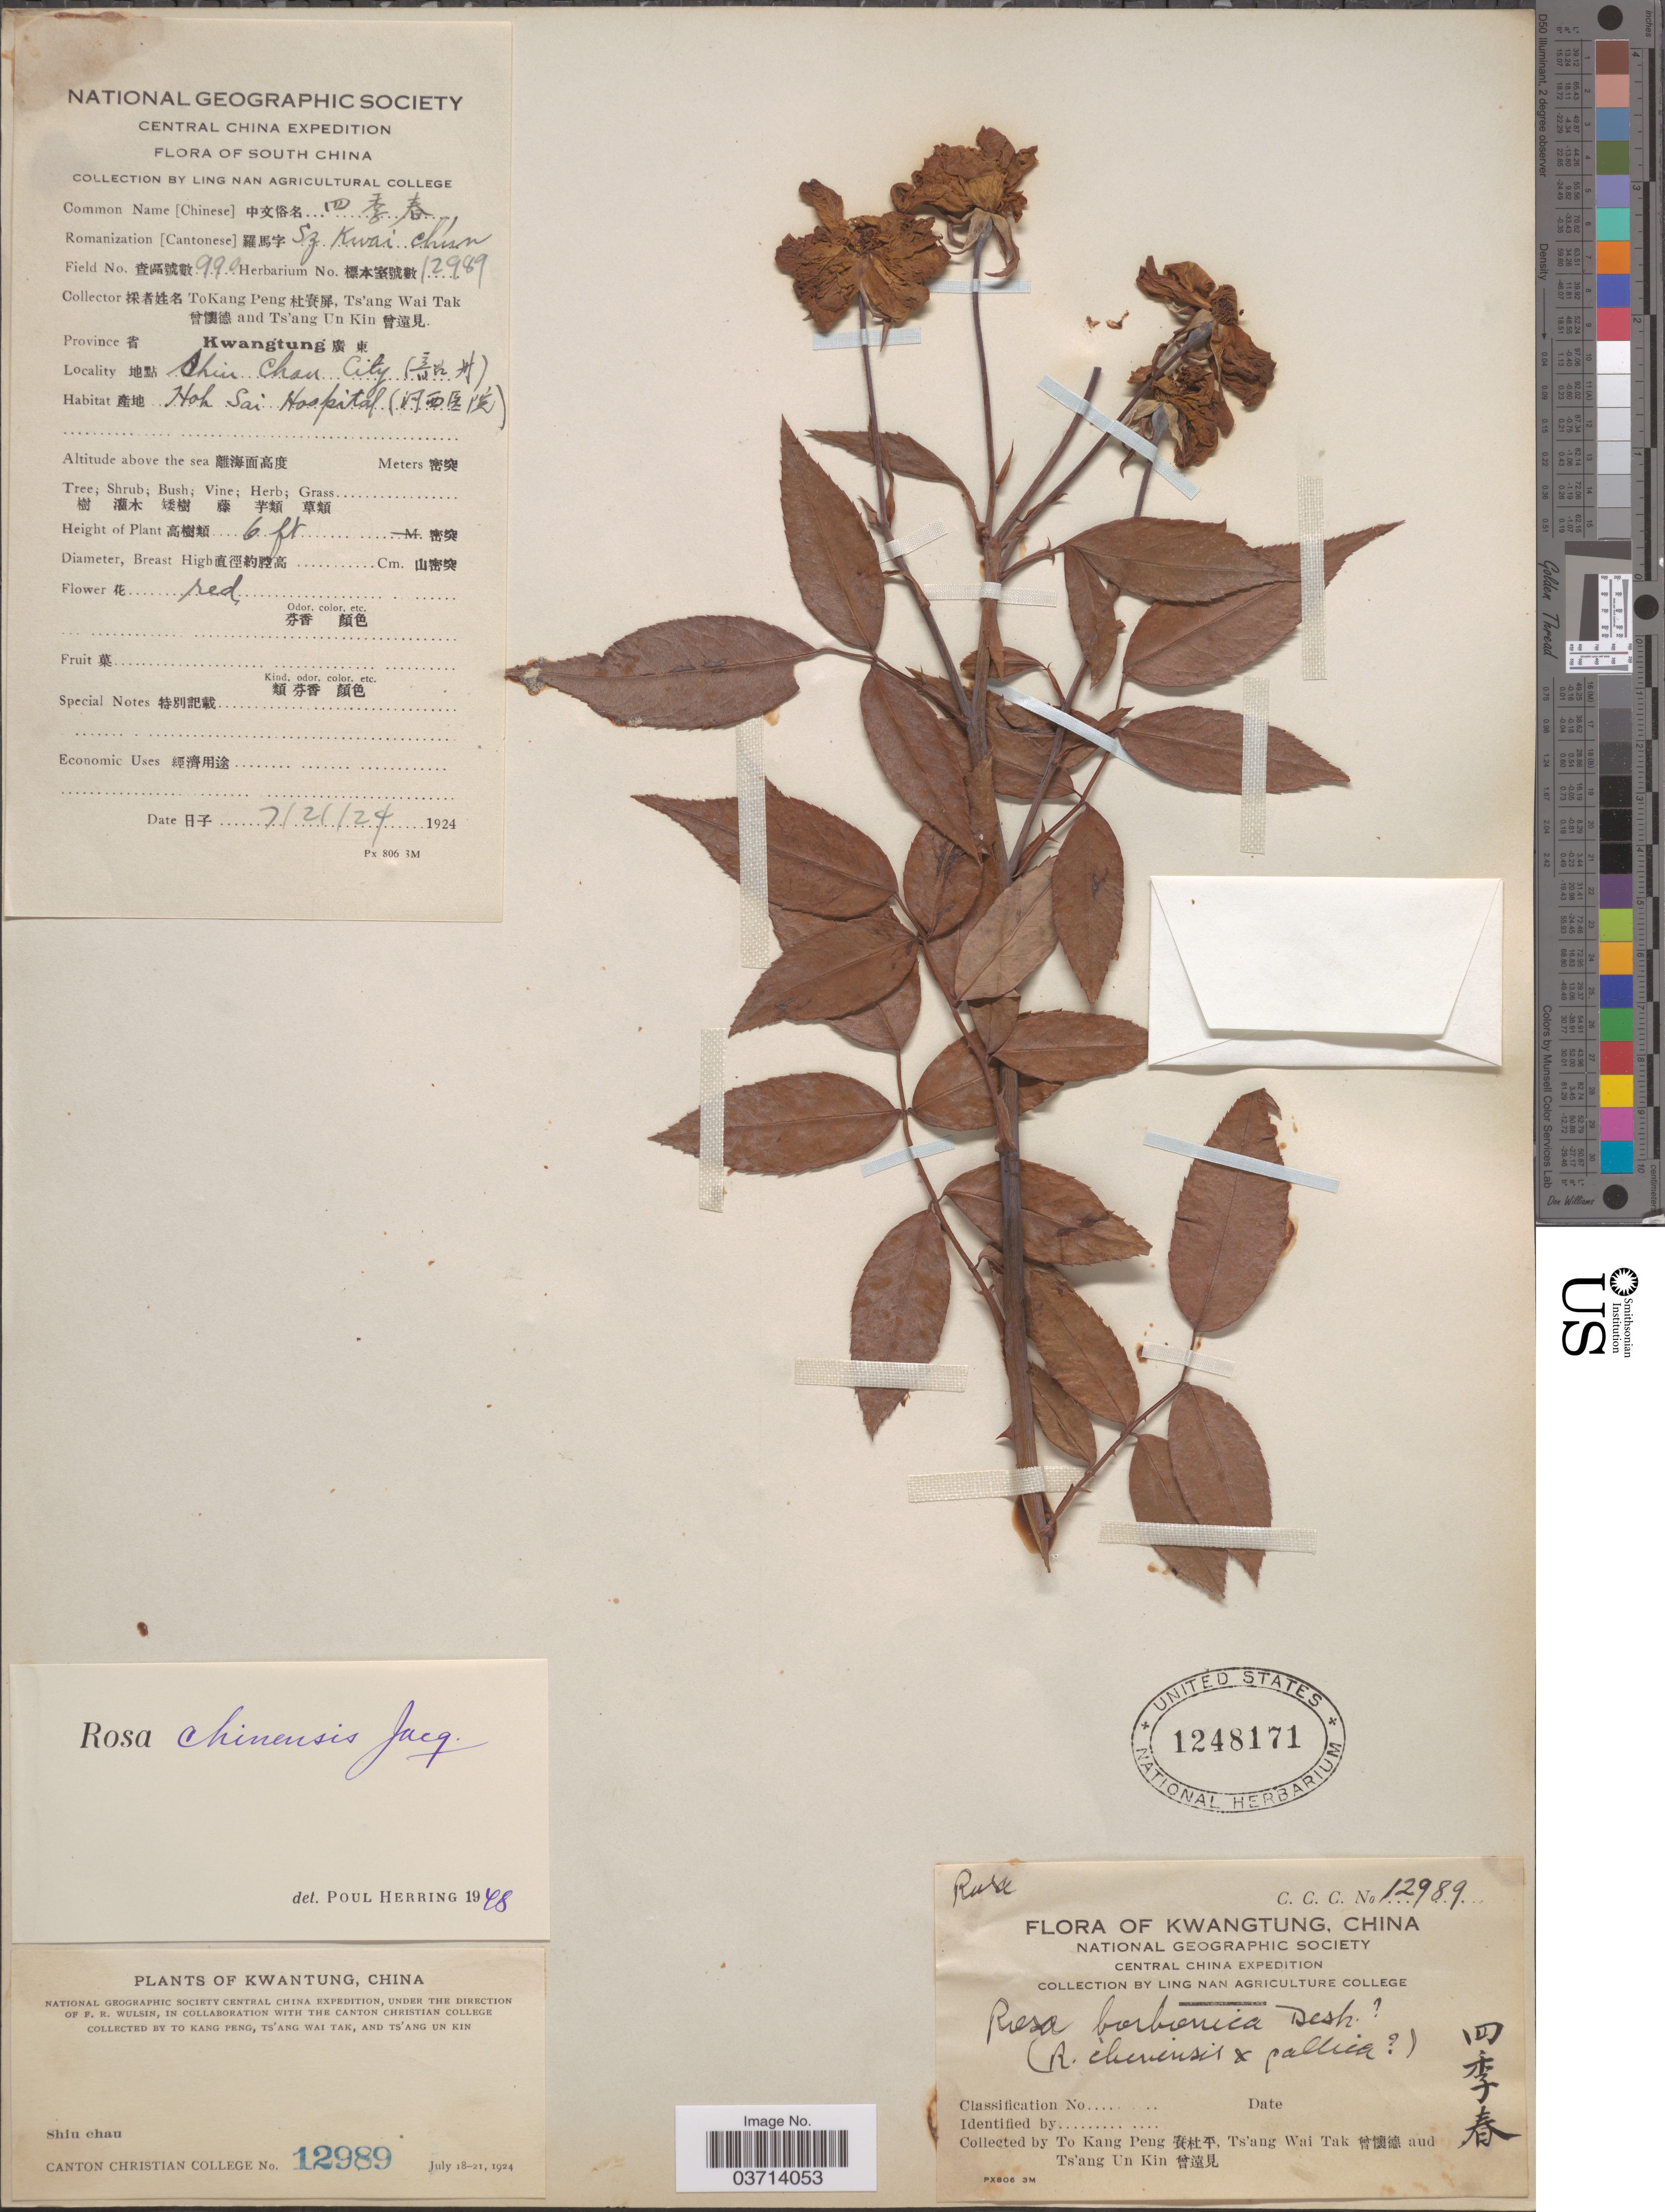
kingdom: Plantae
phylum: Tracheophyta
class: Magnoliopsida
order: Rosales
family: Rosaceae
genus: Rosa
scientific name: Rosa chinensis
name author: Jacq.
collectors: T. K. Peng, W. T. Tsang & Ts' Ang Un Kin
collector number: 12989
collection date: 1924-07-21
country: China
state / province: Guangdong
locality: Province Kwangtung. Shiu chan. South China. Shiu Chan City (X). Hoh Sai Hospital (X).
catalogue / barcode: US 1248171